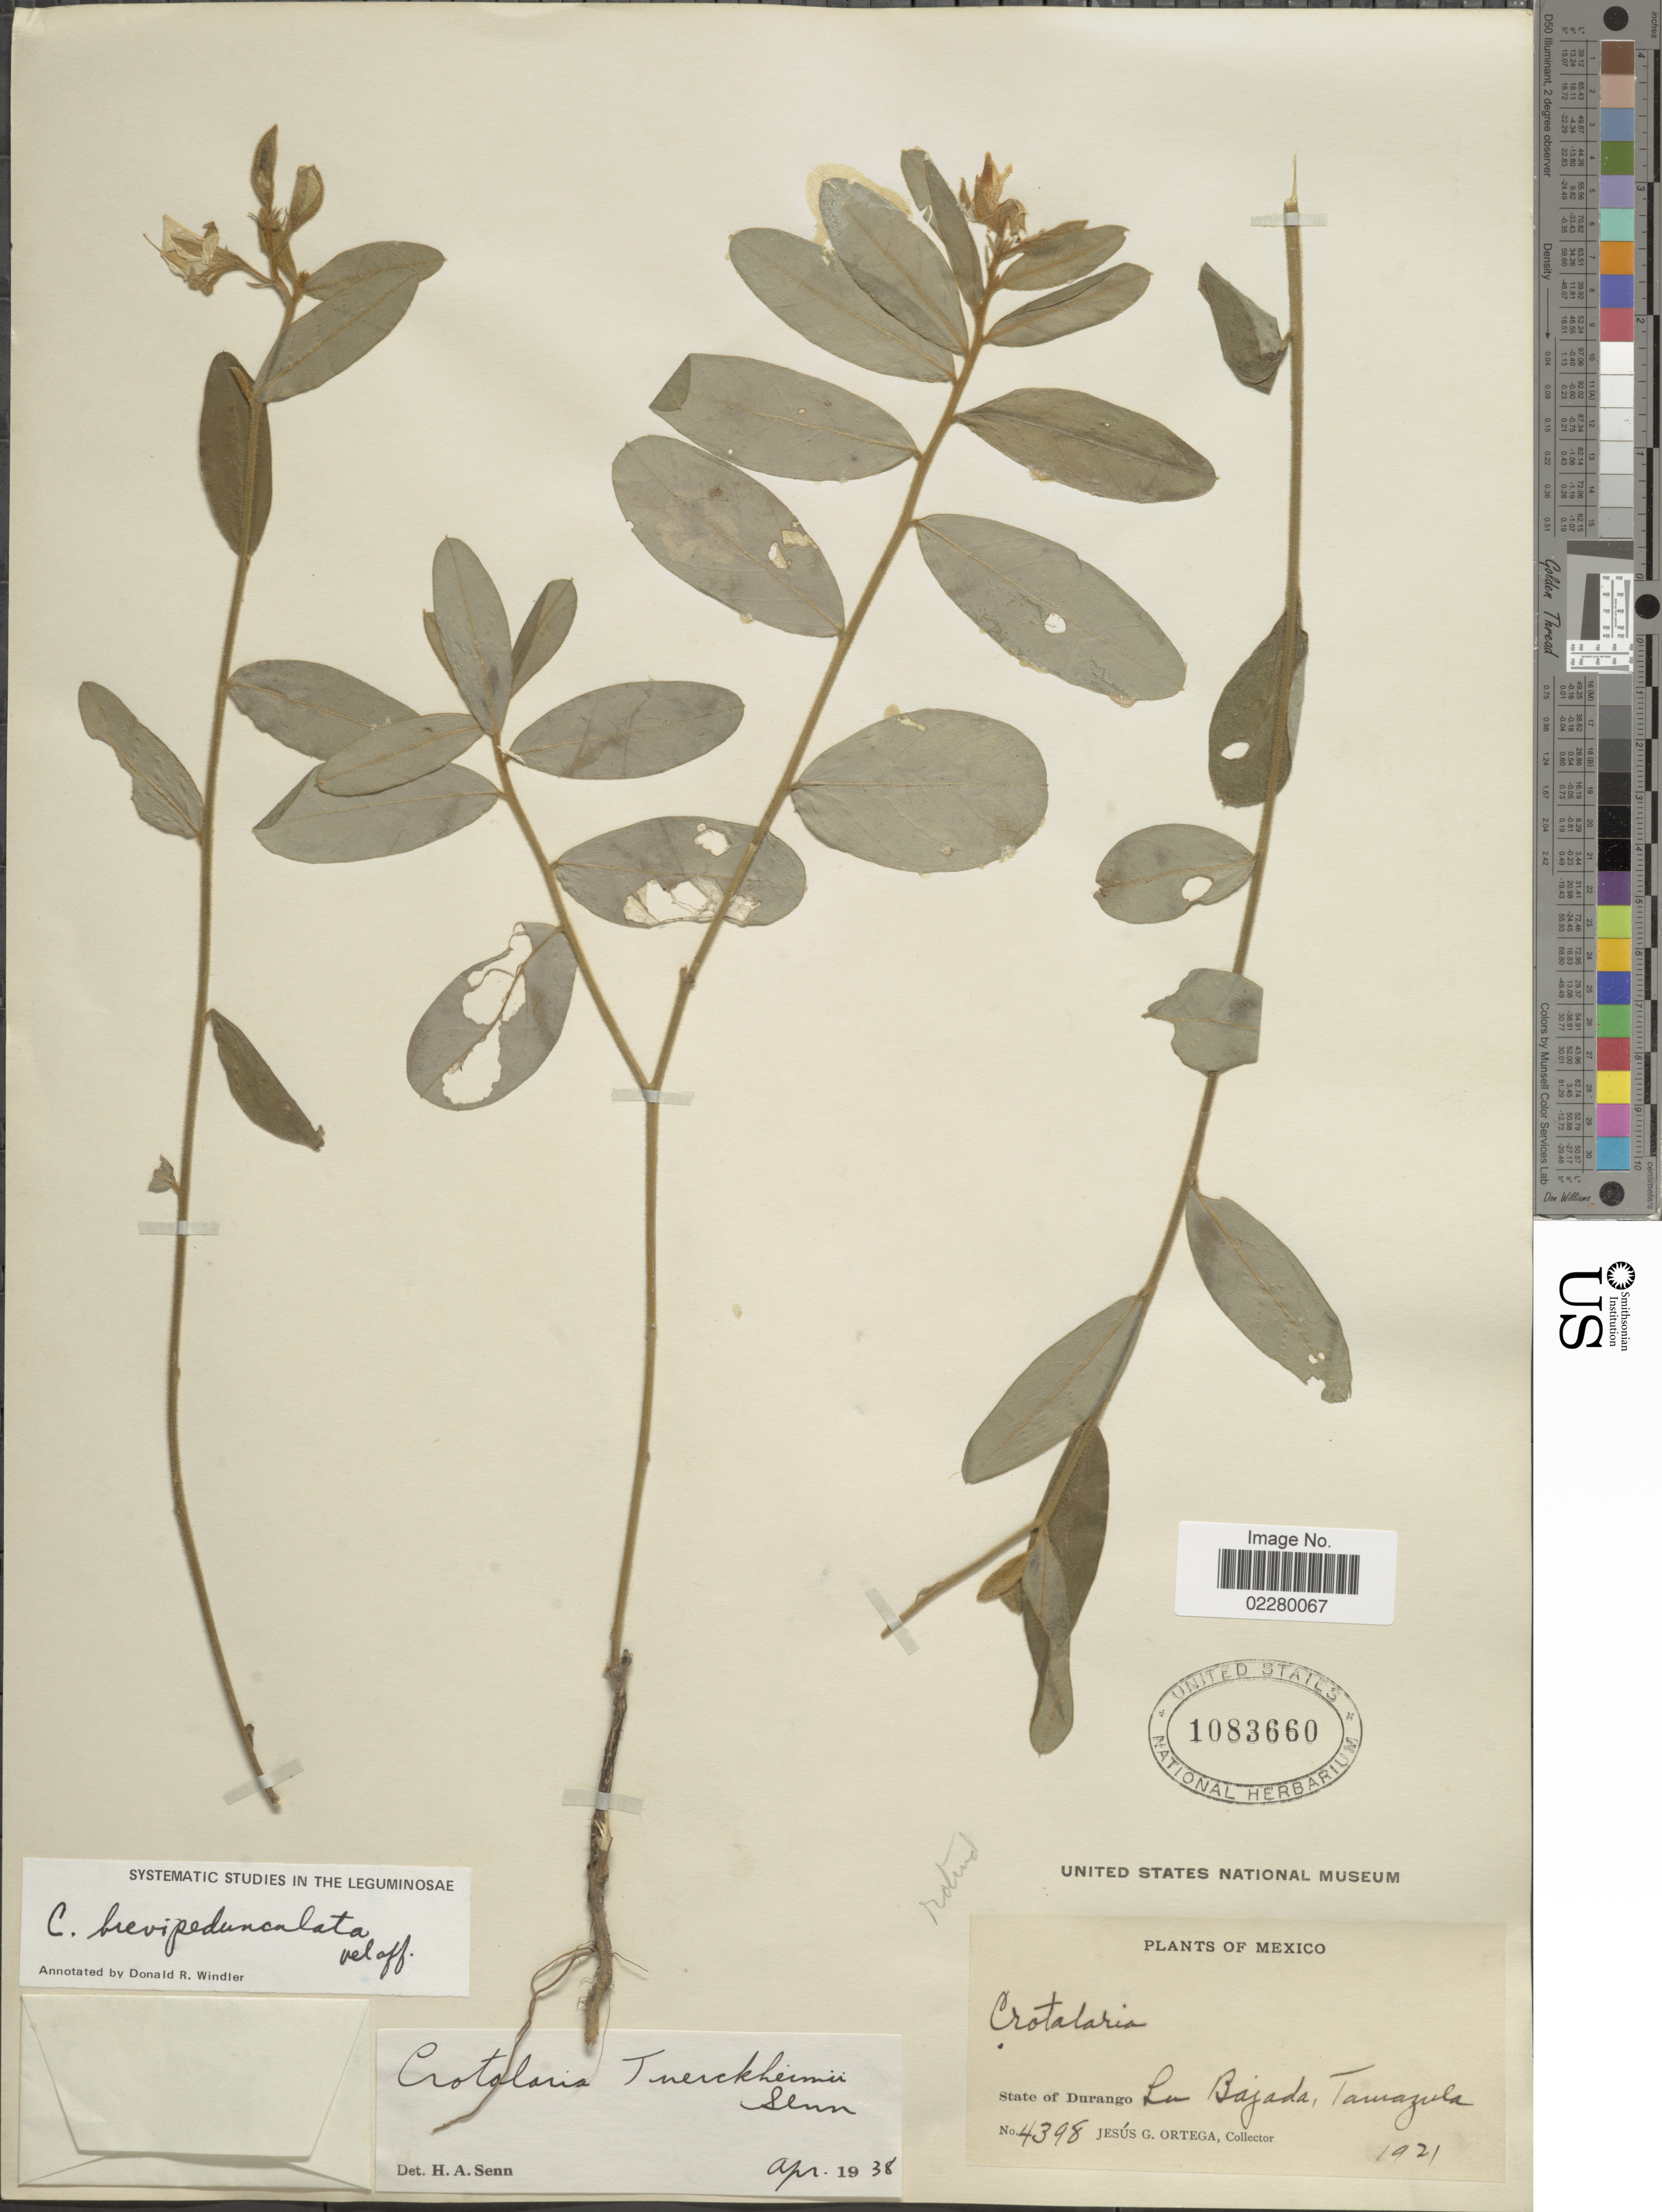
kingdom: Plantae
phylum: Tracheophyta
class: Magnoliopsida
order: Fabales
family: Fabaceae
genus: Crotalaria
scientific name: Crotalaria brevipedunculata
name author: Windler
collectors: J. Ortega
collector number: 4398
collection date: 1921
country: Mexico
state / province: Durango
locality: State of Durango. La Bajada, Tamazula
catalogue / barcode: US 1083660